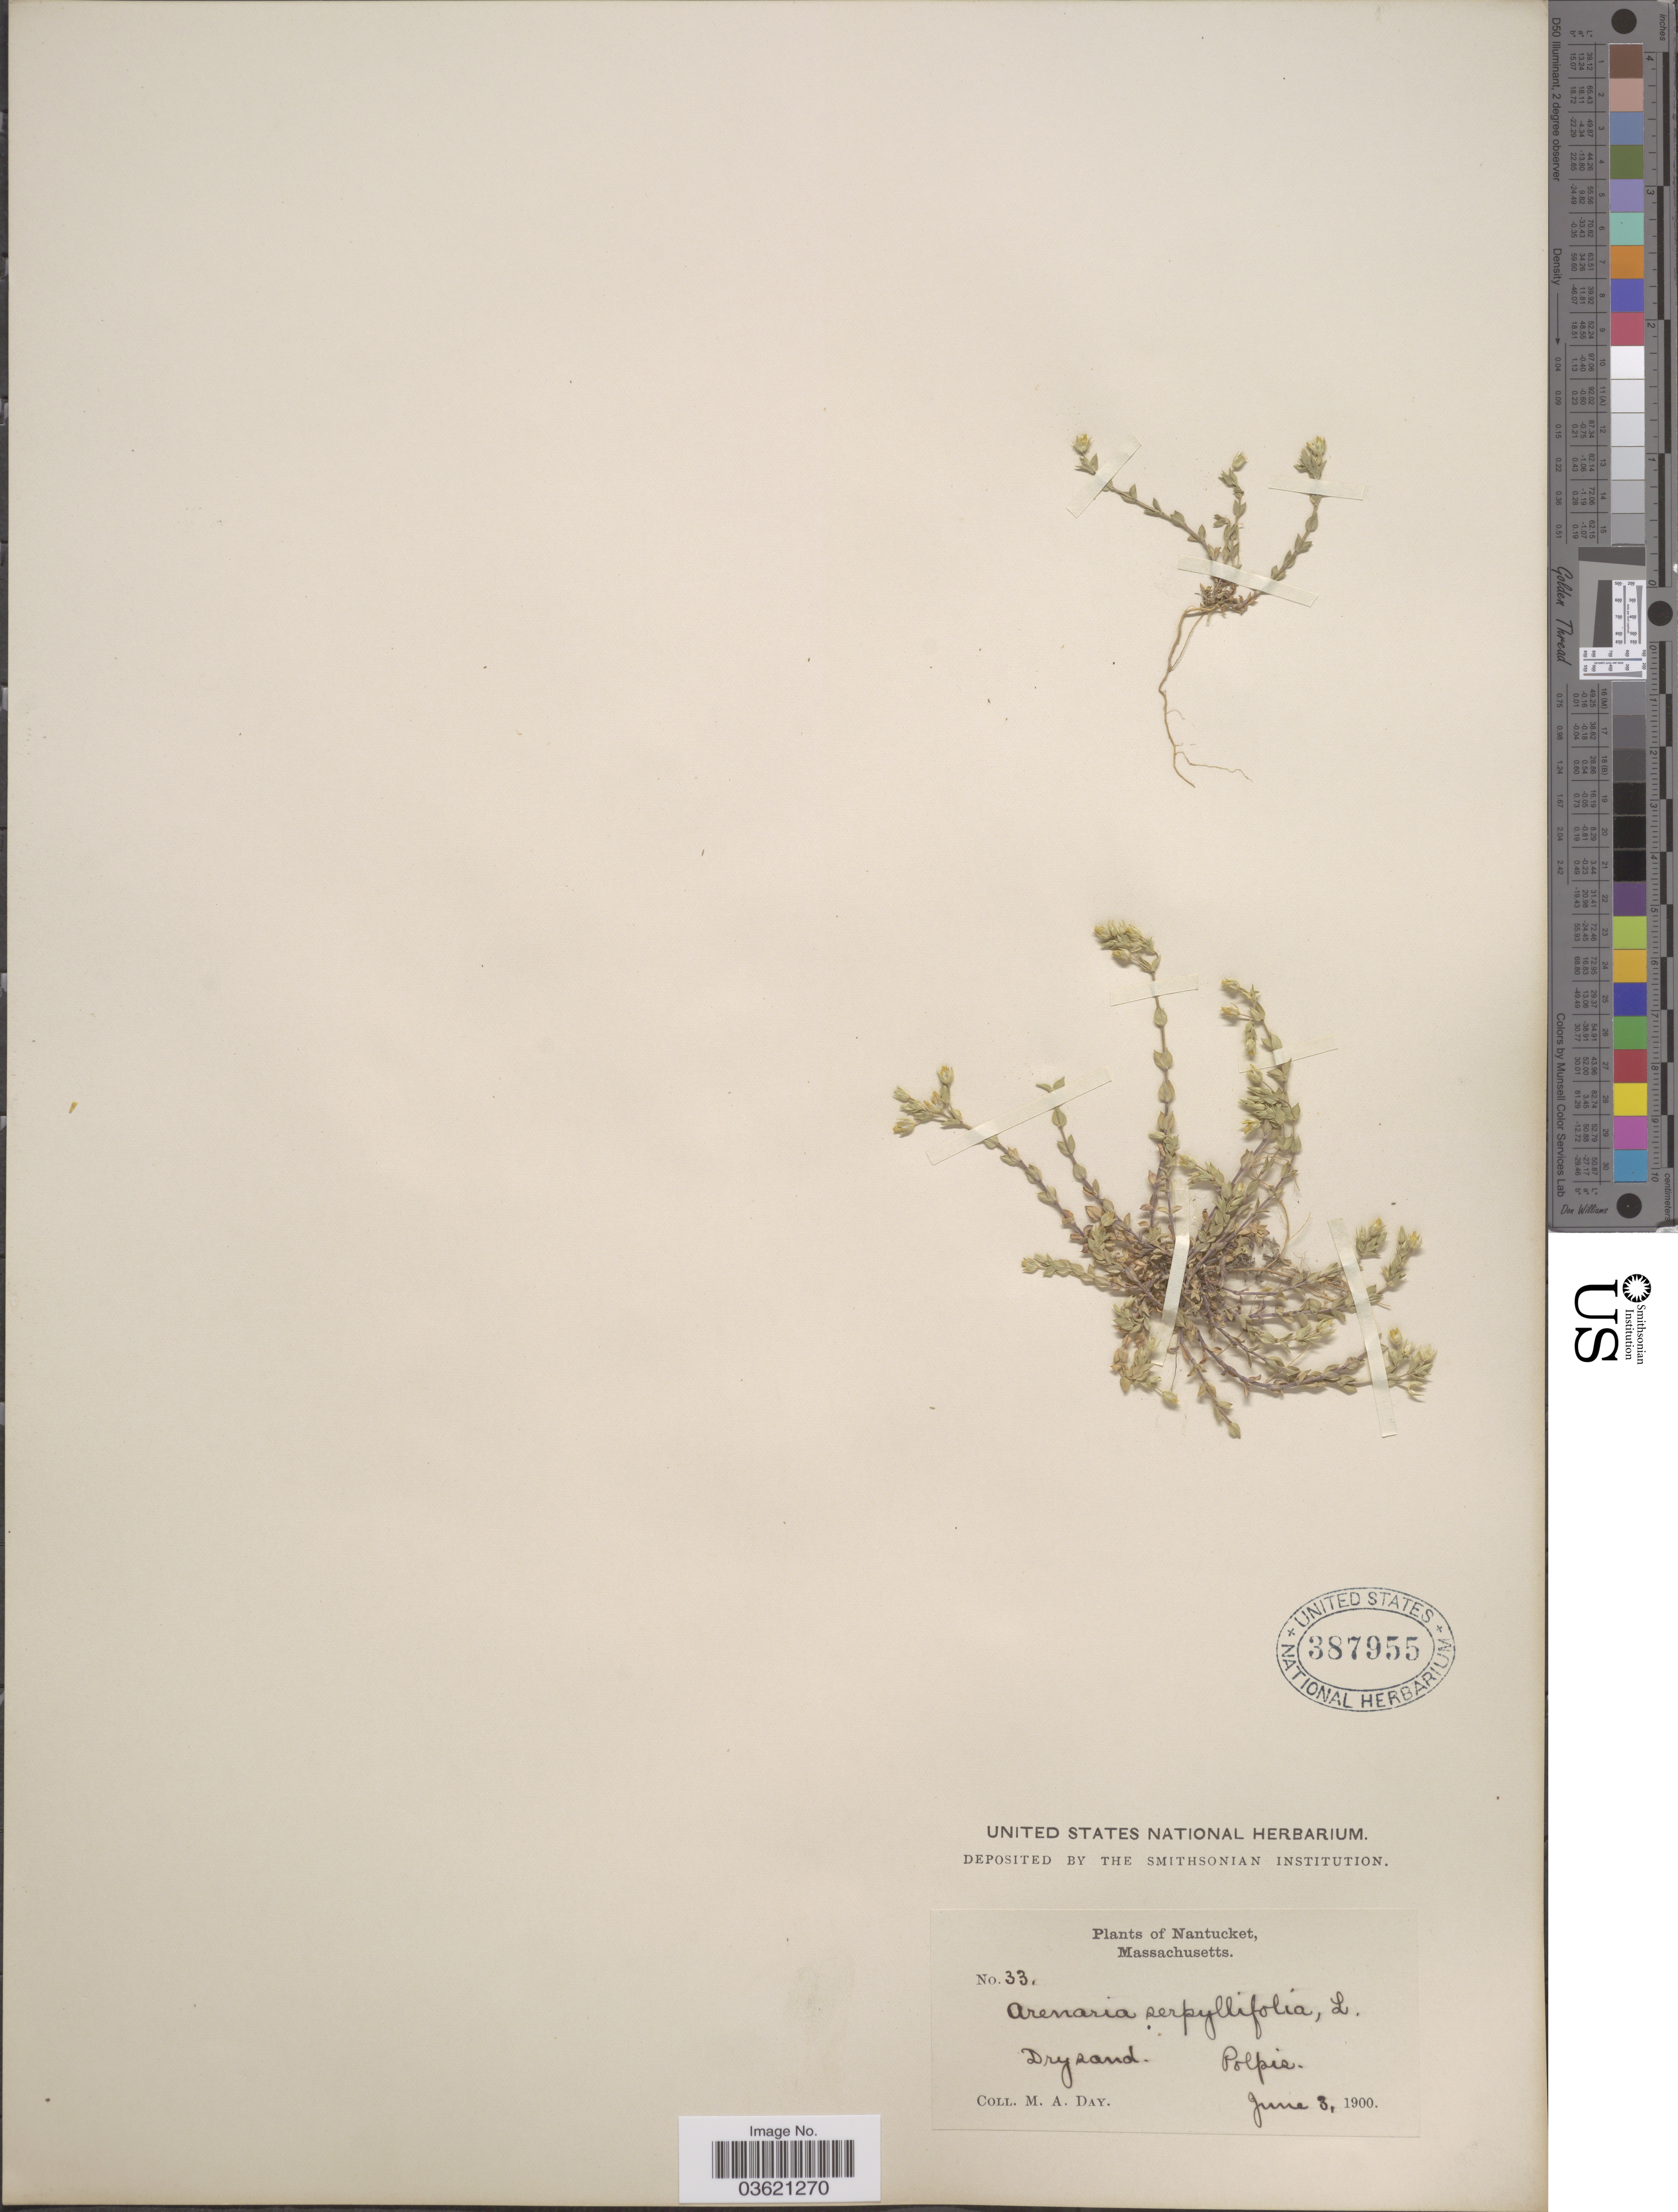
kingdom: Plantae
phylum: Tracheophyta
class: Magnoliopsida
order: Caryophyllales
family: Caryophyllaceae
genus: Arenaria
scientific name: Arenaria serpyllifolia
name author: L.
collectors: M. Day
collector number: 33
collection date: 1900-06-03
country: United States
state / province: Massachusetts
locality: Nantucket, Dry sand. Polpis.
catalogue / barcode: US 387955